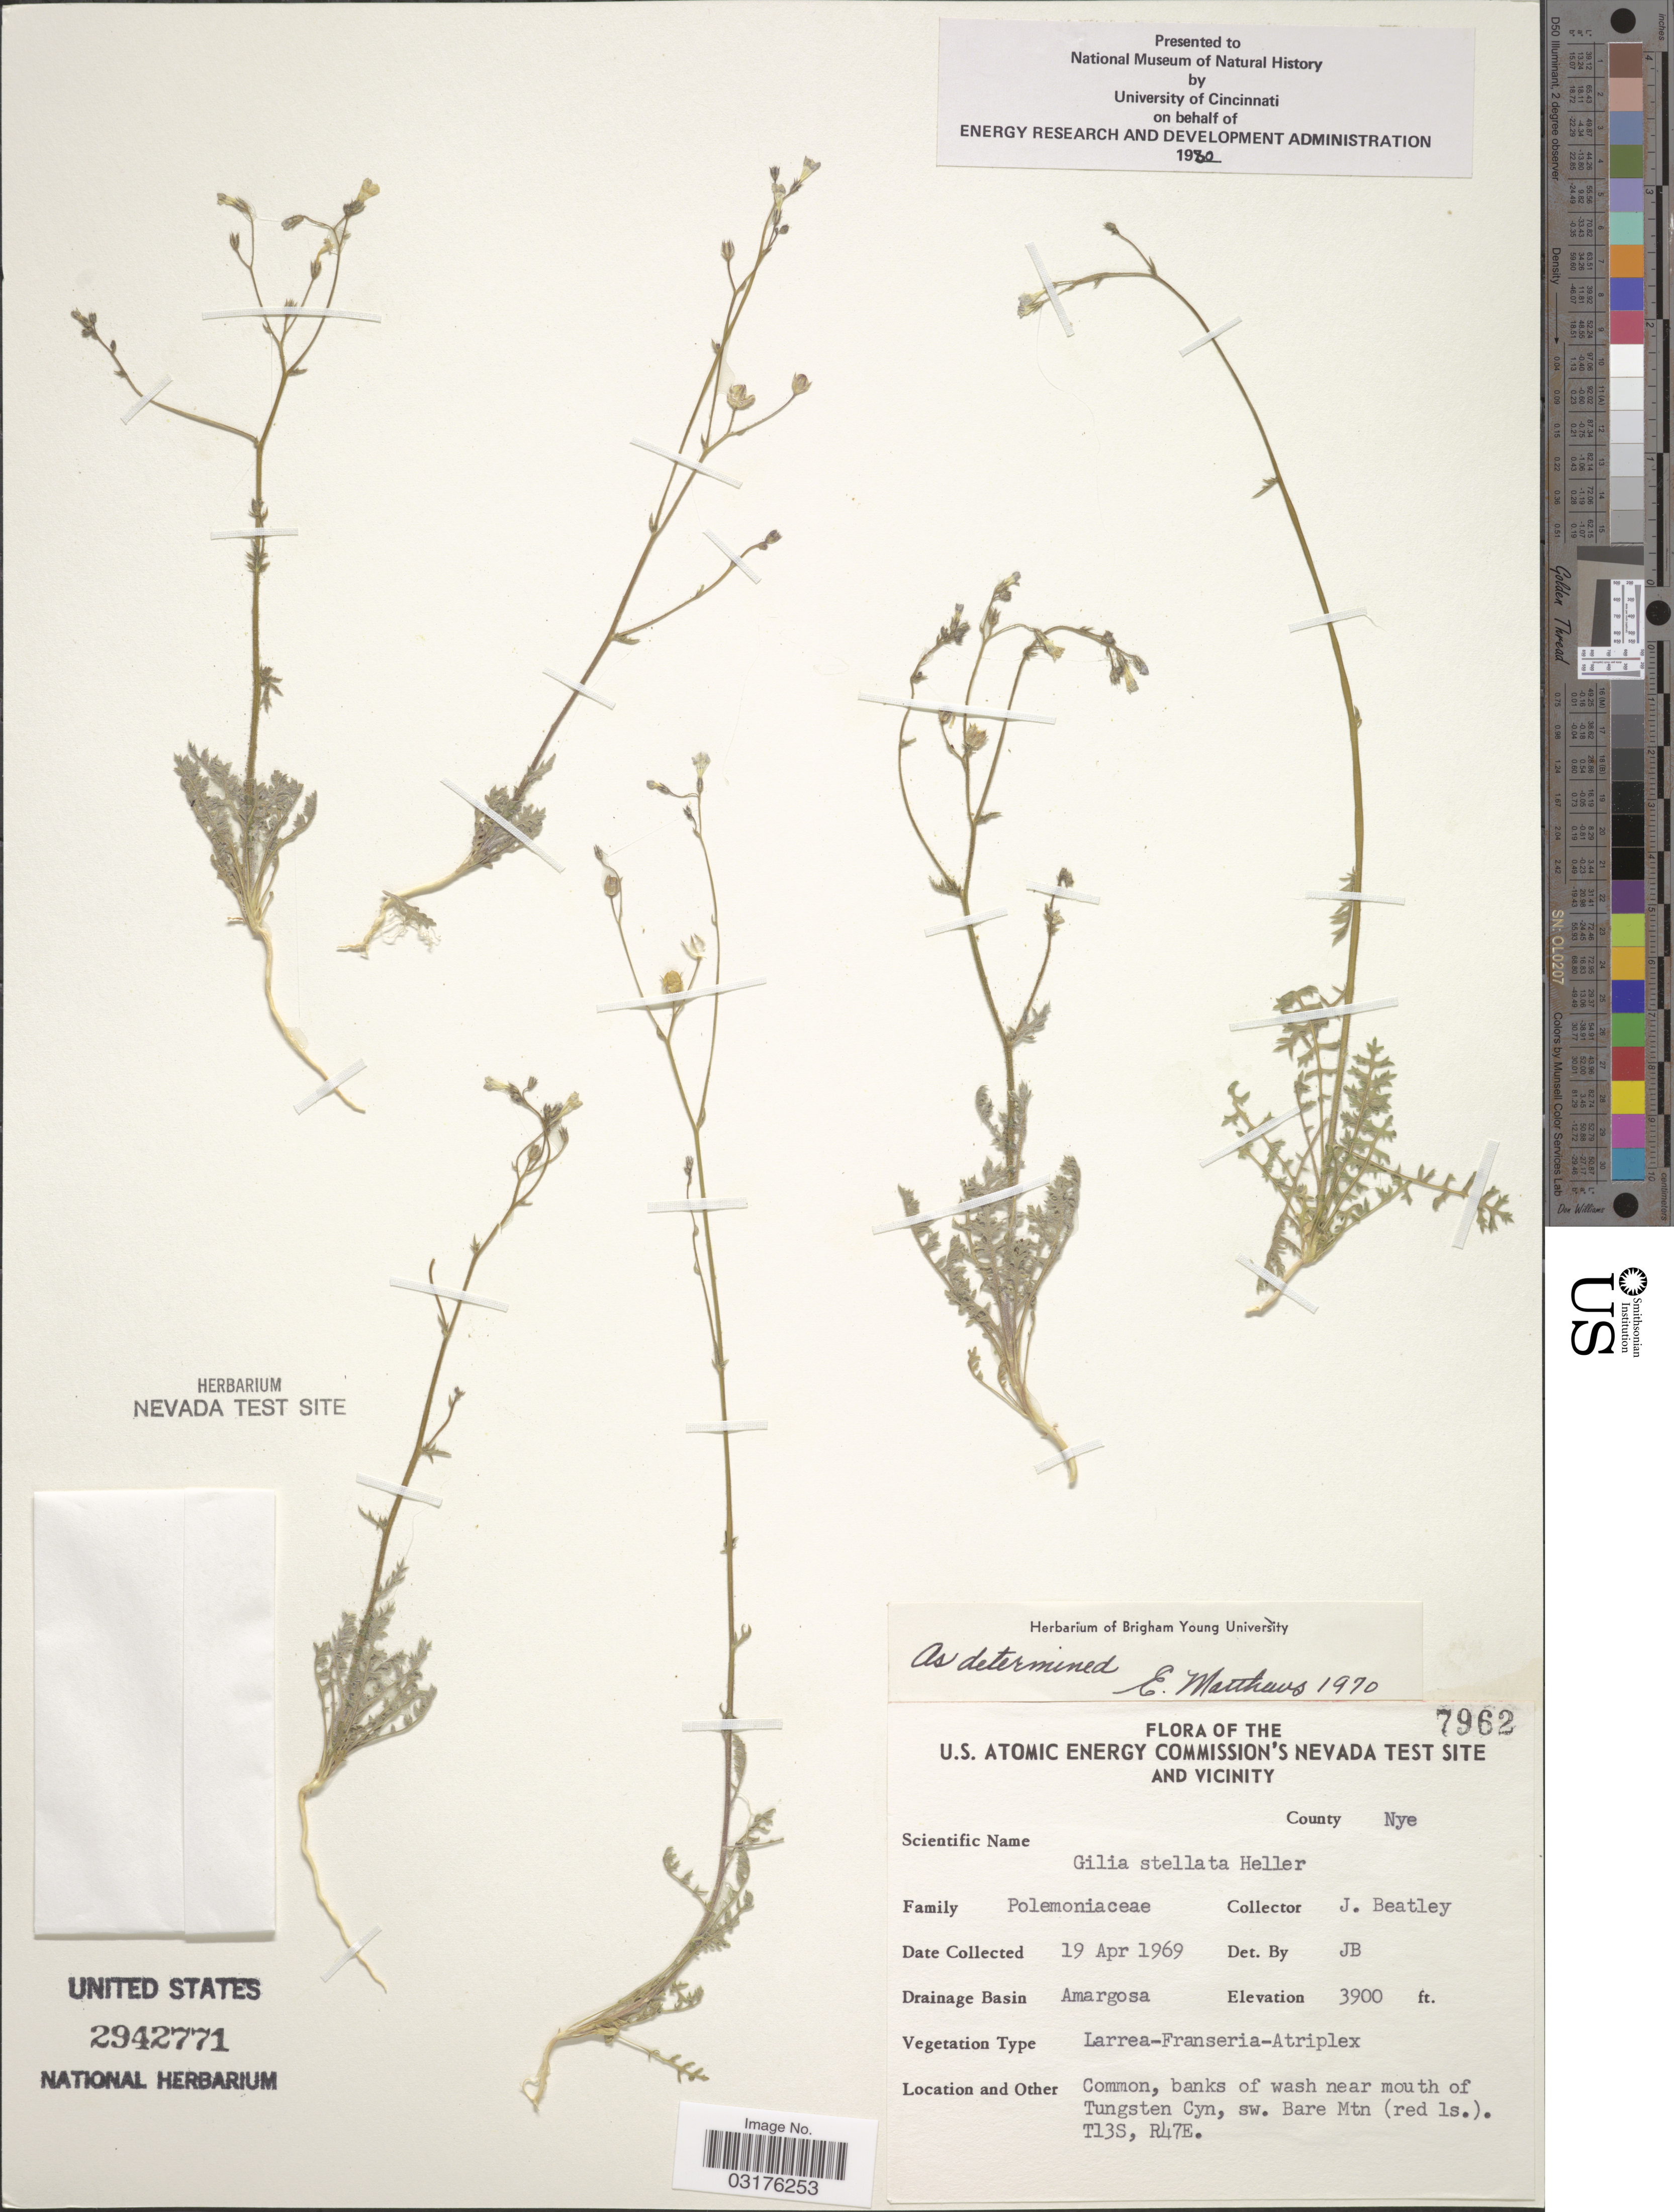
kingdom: Plantae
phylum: Tracheophyta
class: Magnoliopsida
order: Ericales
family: Polemoniaceae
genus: Gilia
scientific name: Gilia stellata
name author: A. Heller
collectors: J. C. Beatley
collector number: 7962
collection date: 1969-04-19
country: United States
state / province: Nevada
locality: The U.S. Atomic Energy Commission's Nevada Test Site And Vicinity, County Nye, Drainage Basin Amargosa, Common, banks of wash near mouth of Tungsten Cyn, sw. Bare Mtn (red Is.) T13S, R47E.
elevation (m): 1189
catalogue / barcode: US 2942771